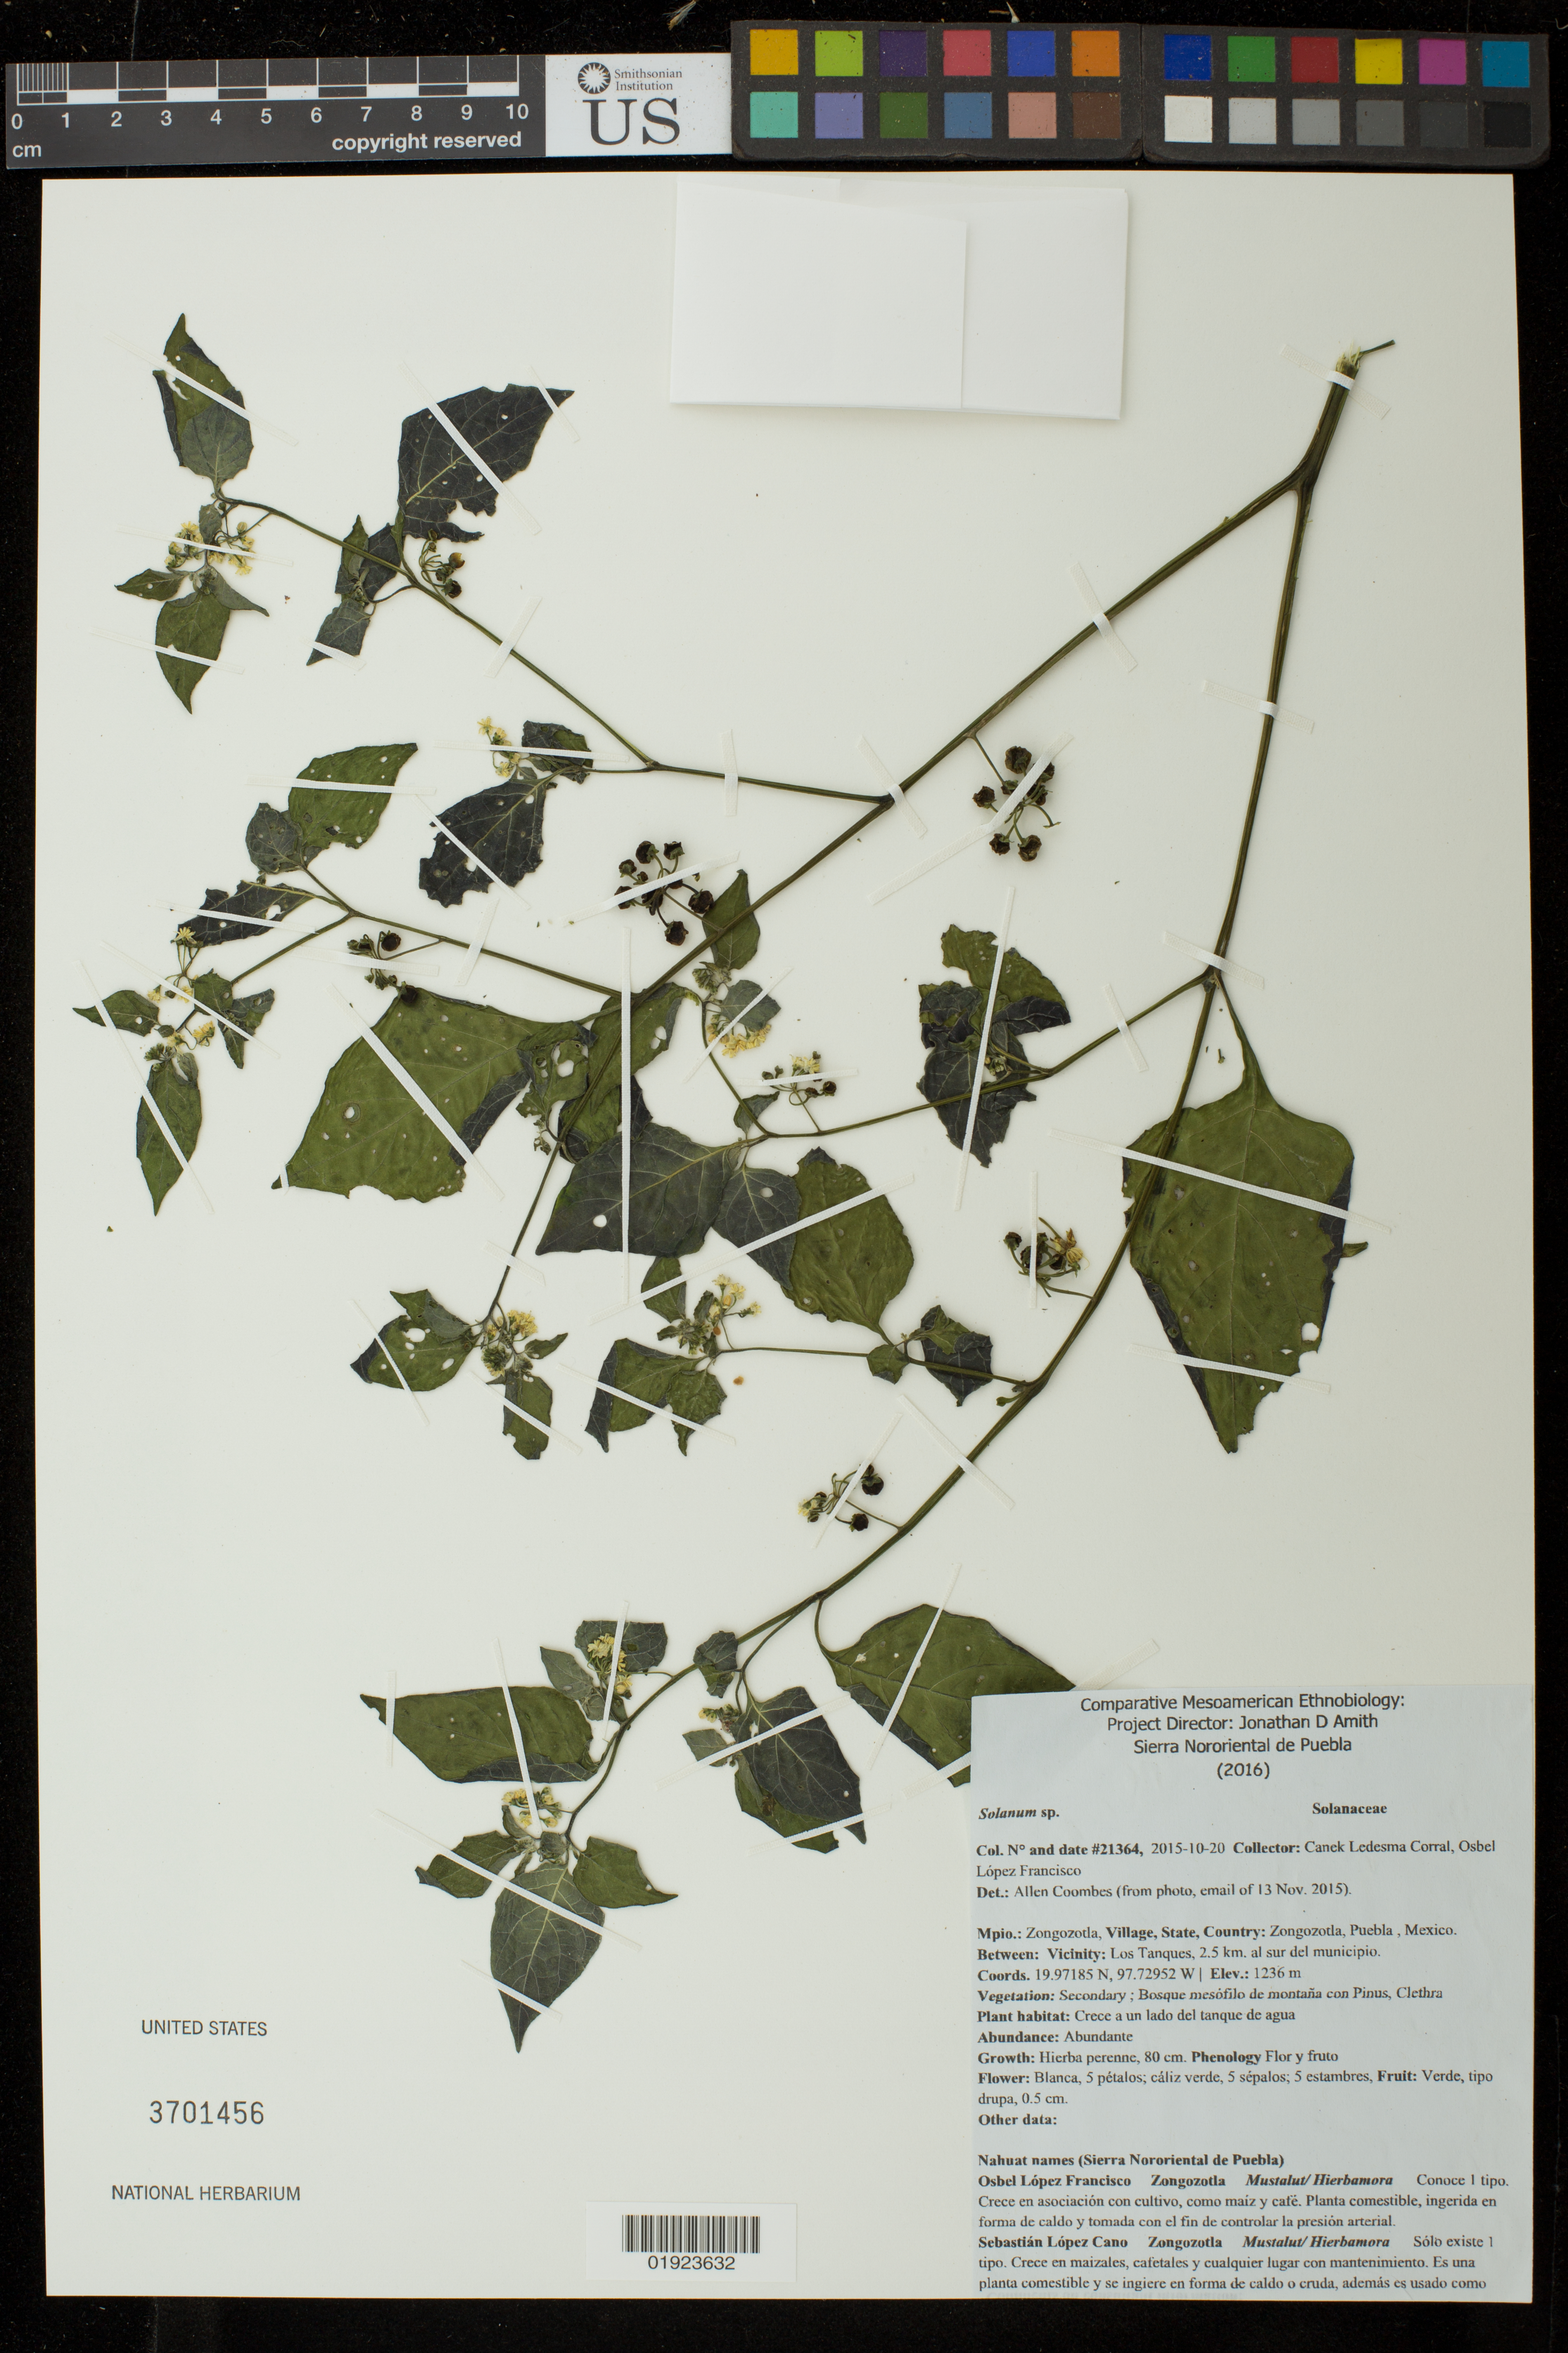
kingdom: Plantae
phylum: Tracheophyta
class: Magnoliopsida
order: Solanales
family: Solanaceae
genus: Solanum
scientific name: Solanum sp.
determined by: Coombes, Allen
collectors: Canek Ledesma C. & O. Francisco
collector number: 21364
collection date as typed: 2015-10-20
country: Mexico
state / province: Puebla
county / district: Zongozotla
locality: Los Tanques, 2.5 km. al sur del municipio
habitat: Secondary; bosque mesofilo de montana con Pinus, Clethra, crece a un lado del tanque de agua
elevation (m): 1236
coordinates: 19.97185 N, 97.72952 W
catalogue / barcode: US 3701456